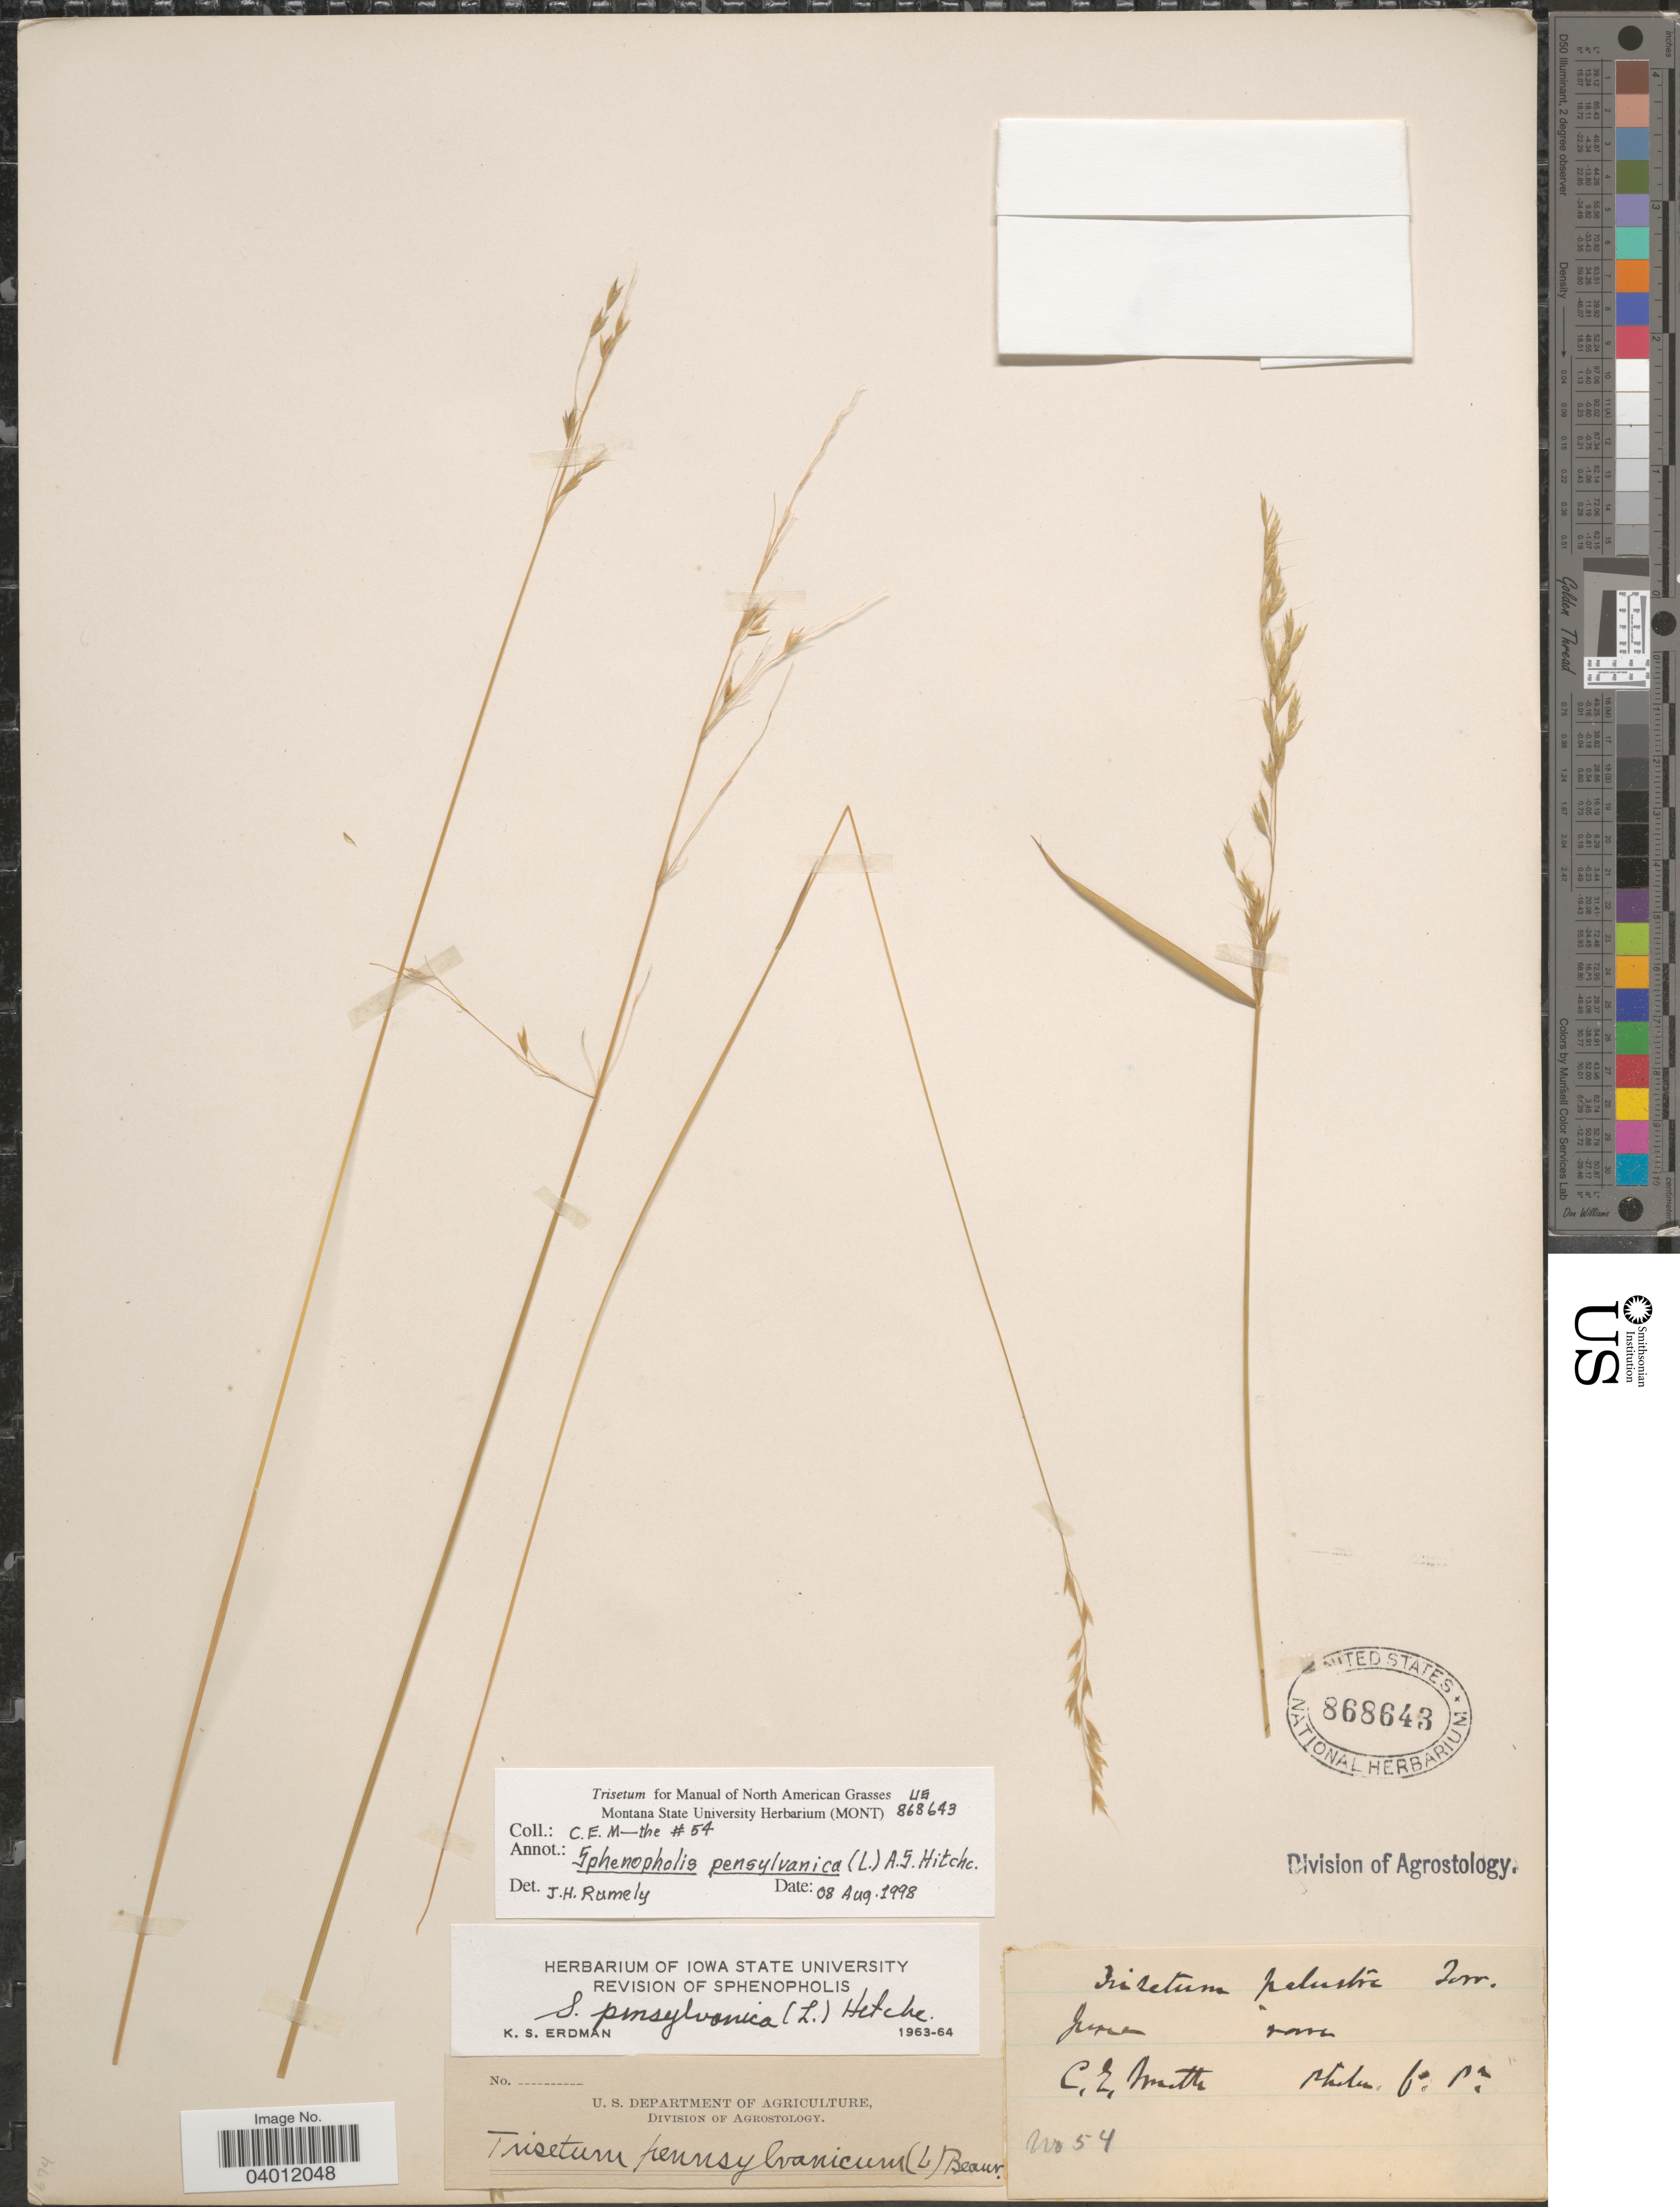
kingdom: Plantae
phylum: Tracheophyta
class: Liliopsida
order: Poales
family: Poaceae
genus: Sphenopholis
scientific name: Sphenopholis pensylvanica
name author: (L.) Hitchc.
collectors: C. E. Smith Jr.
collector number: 54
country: United States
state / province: Pennsylvania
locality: Phila.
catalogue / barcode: US 868643